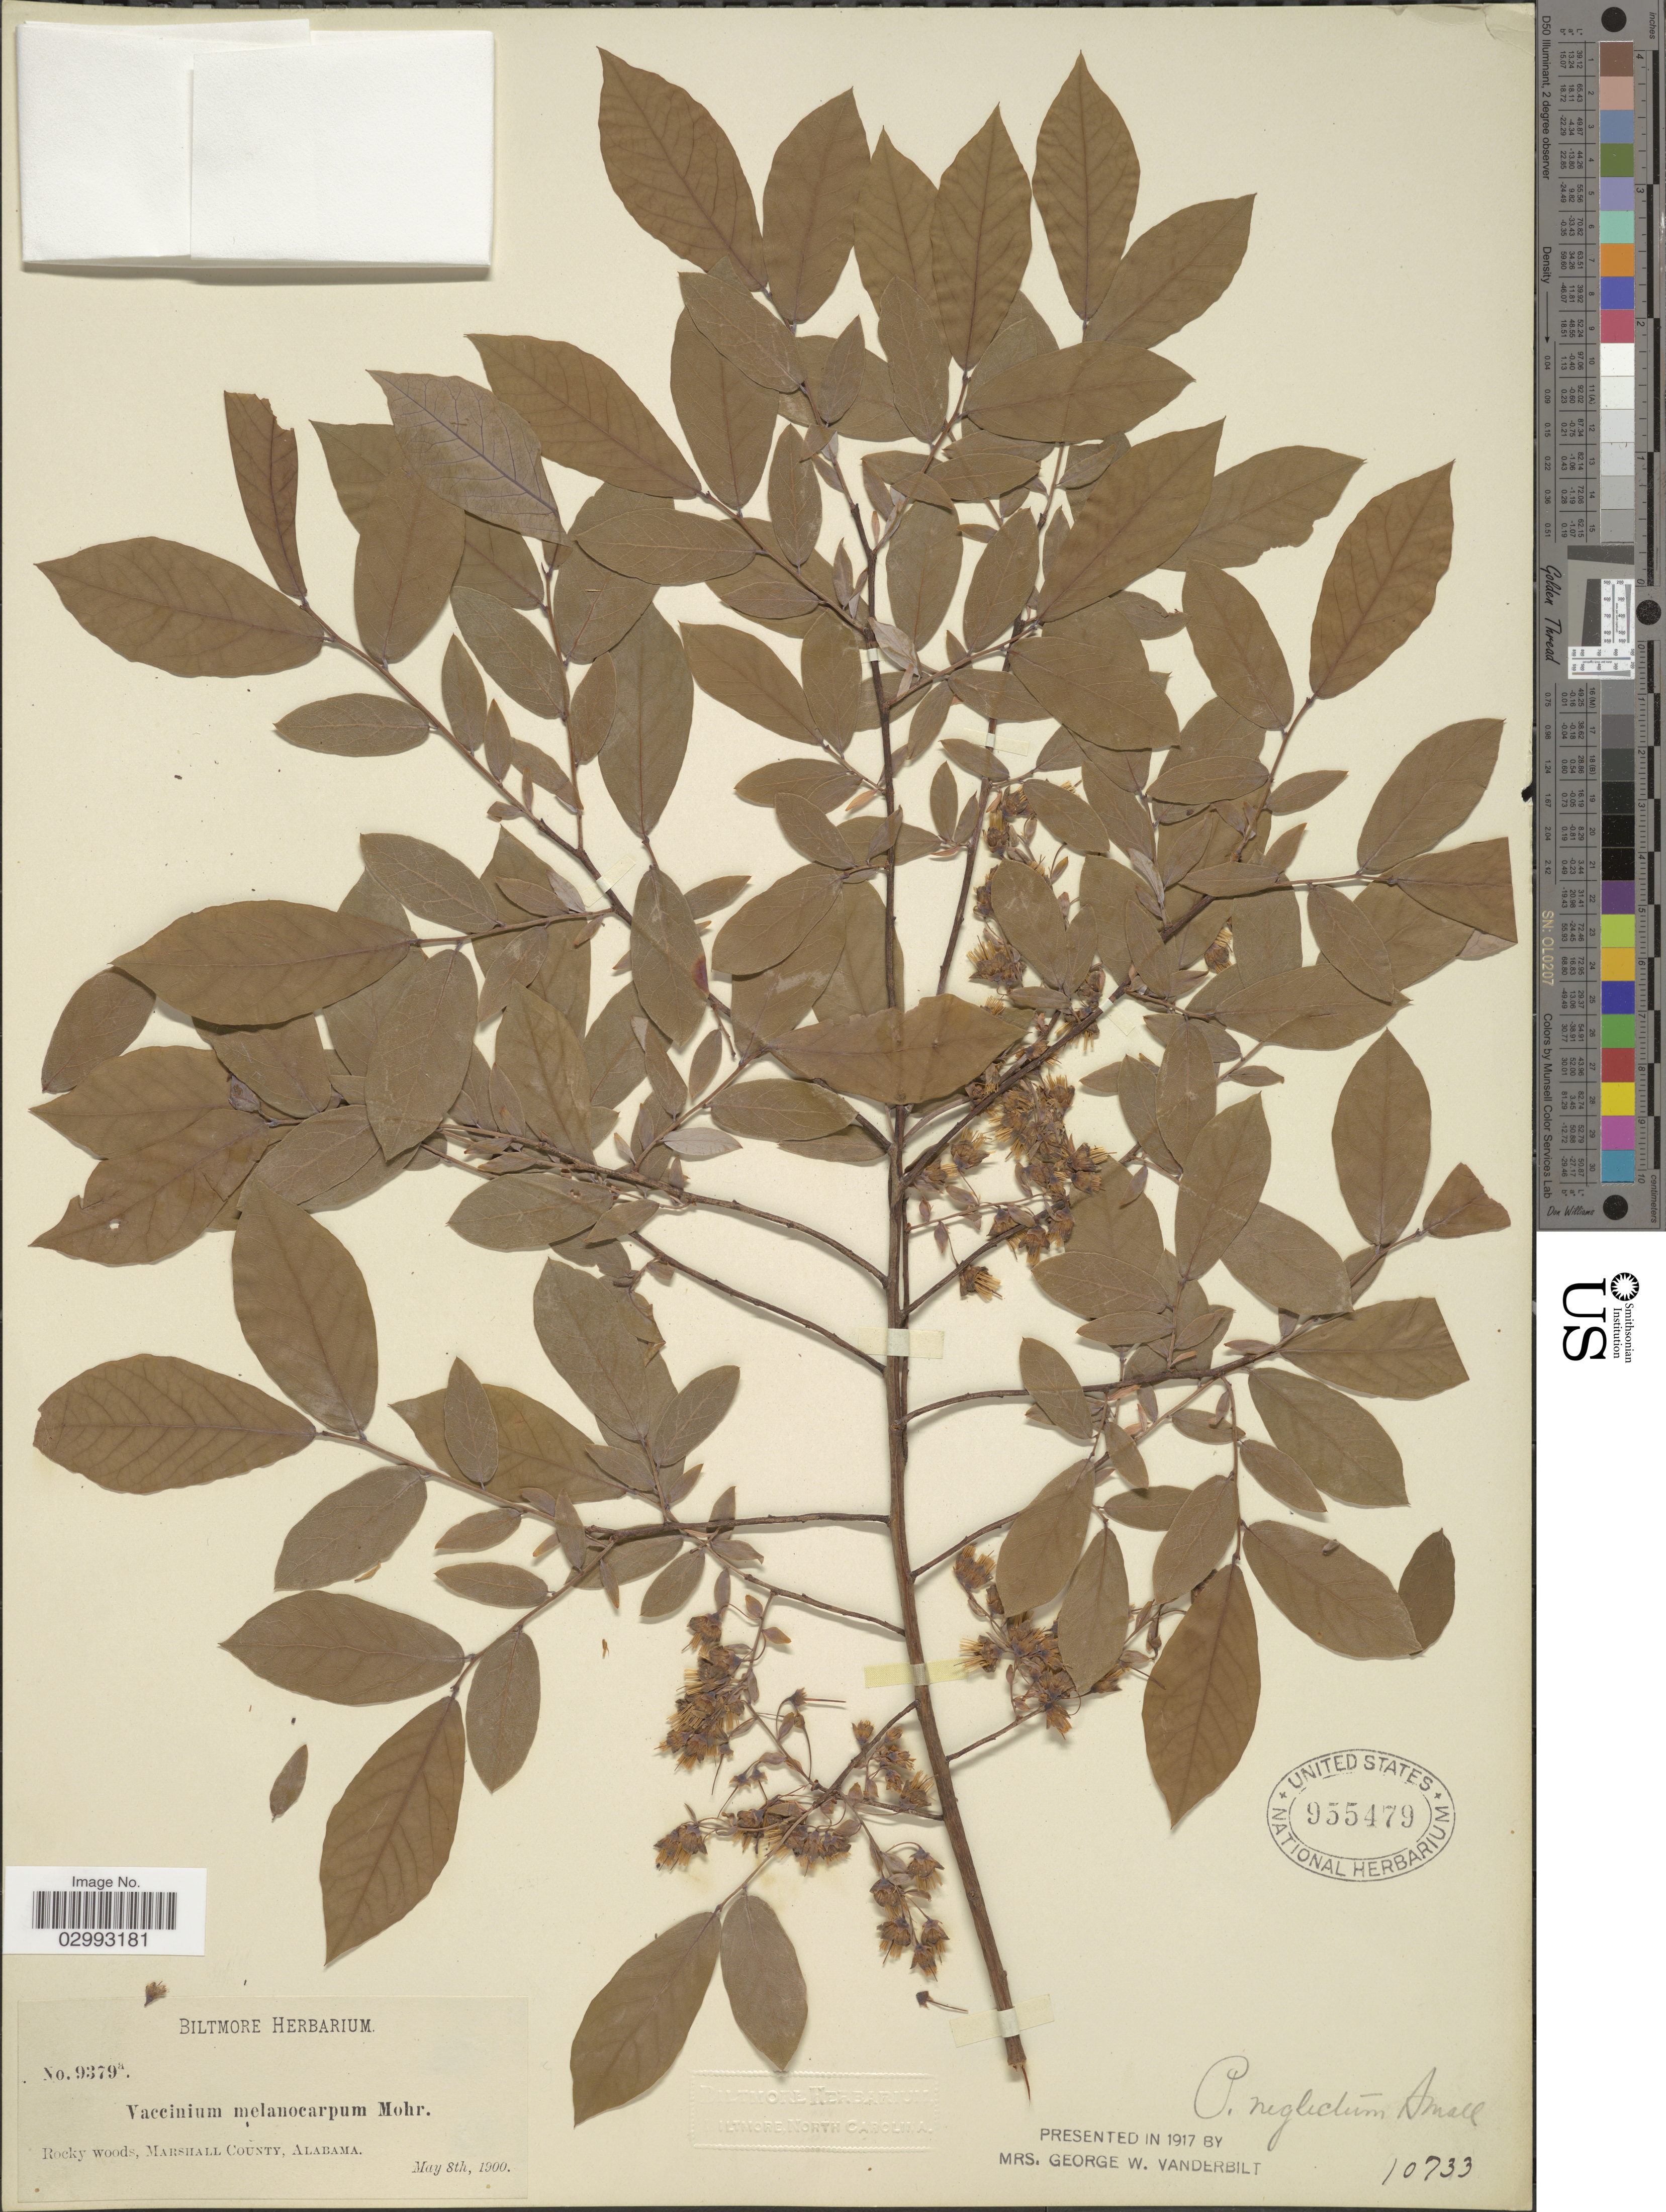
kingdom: Plantae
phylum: Tracheophyta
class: Magnoliopsida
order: Ericales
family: Ericaceae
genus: Polycodium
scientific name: Polycodium melanocarpum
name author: (C. Mohr) Small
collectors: ex herb. Biltmore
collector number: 9379a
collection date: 1900-05-08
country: United States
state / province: Alabama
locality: Marshall County.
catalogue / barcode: US 955479